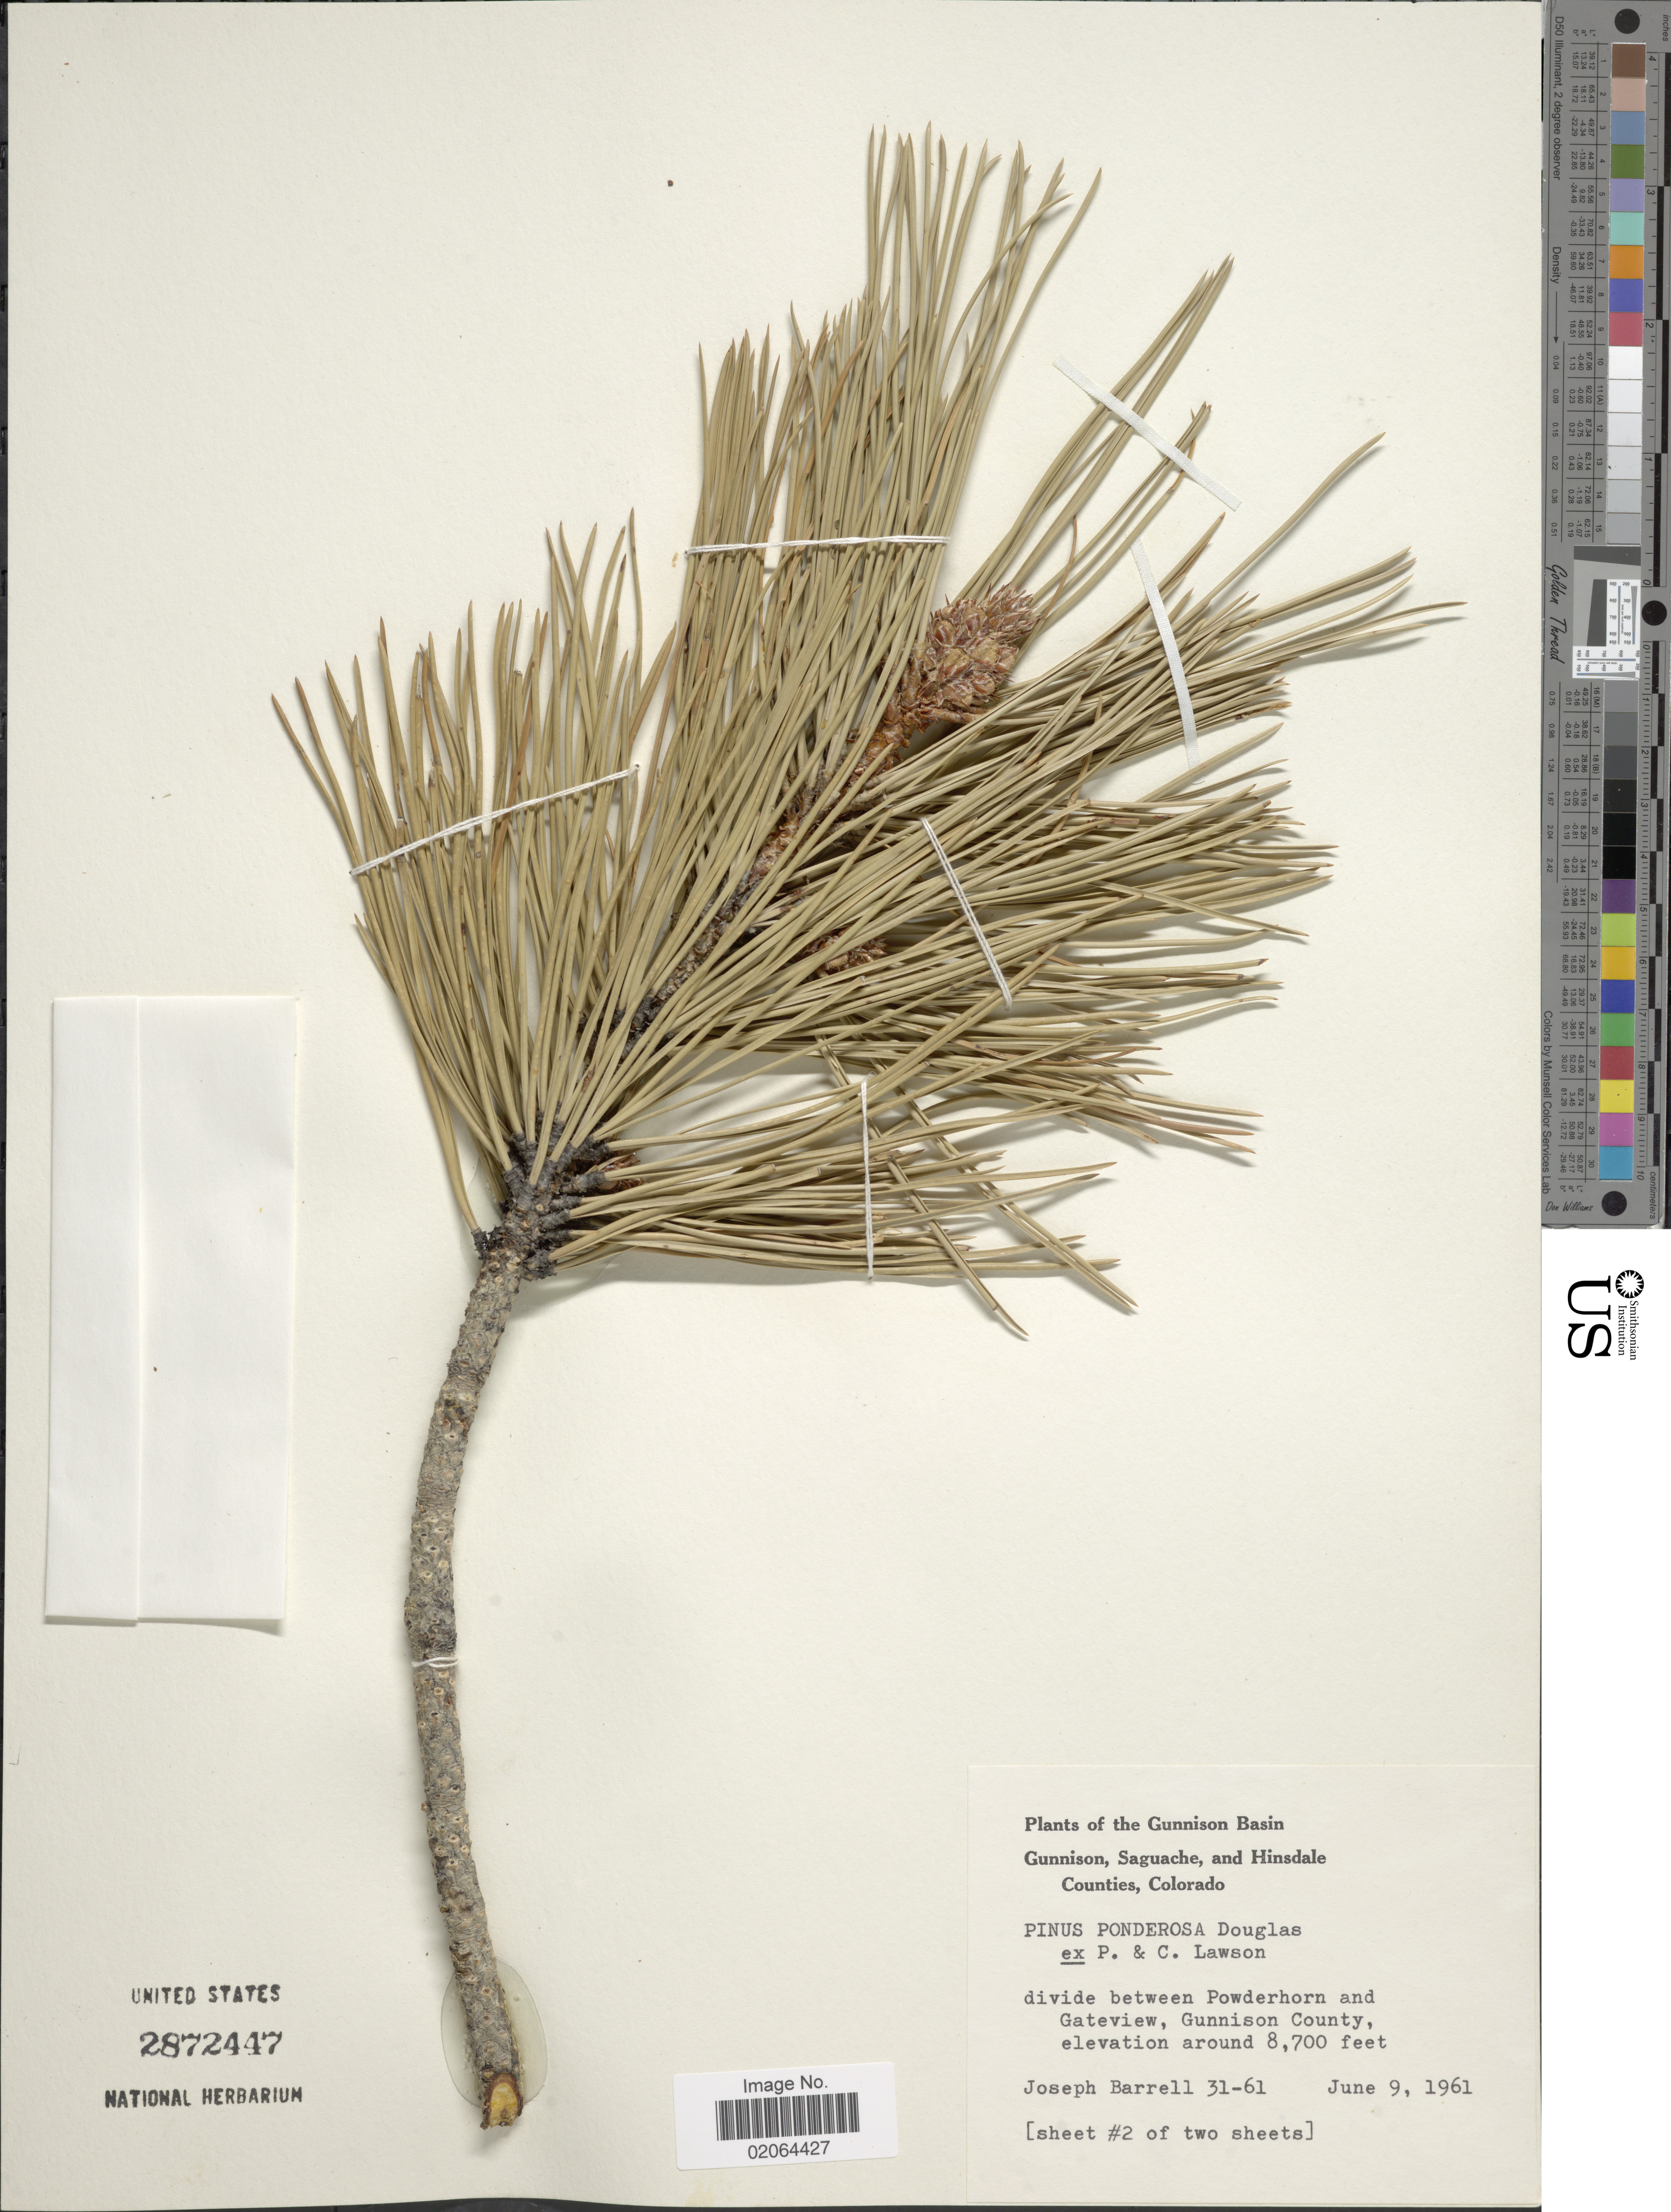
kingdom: Plantae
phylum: Tracheophyta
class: Pinopsida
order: Pinales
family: Pinaceae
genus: Pinus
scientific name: Pinus ponderosa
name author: Douglas ex C. Lawson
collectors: J. Barrell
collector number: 31-61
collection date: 1961-06-09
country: United States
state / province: Colorado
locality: Gunnison, saguache, and Hindsdale Counties, Colorado. divide between Powderhorn and Gateview, Gunnison County.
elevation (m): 2652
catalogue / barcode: US 2872447